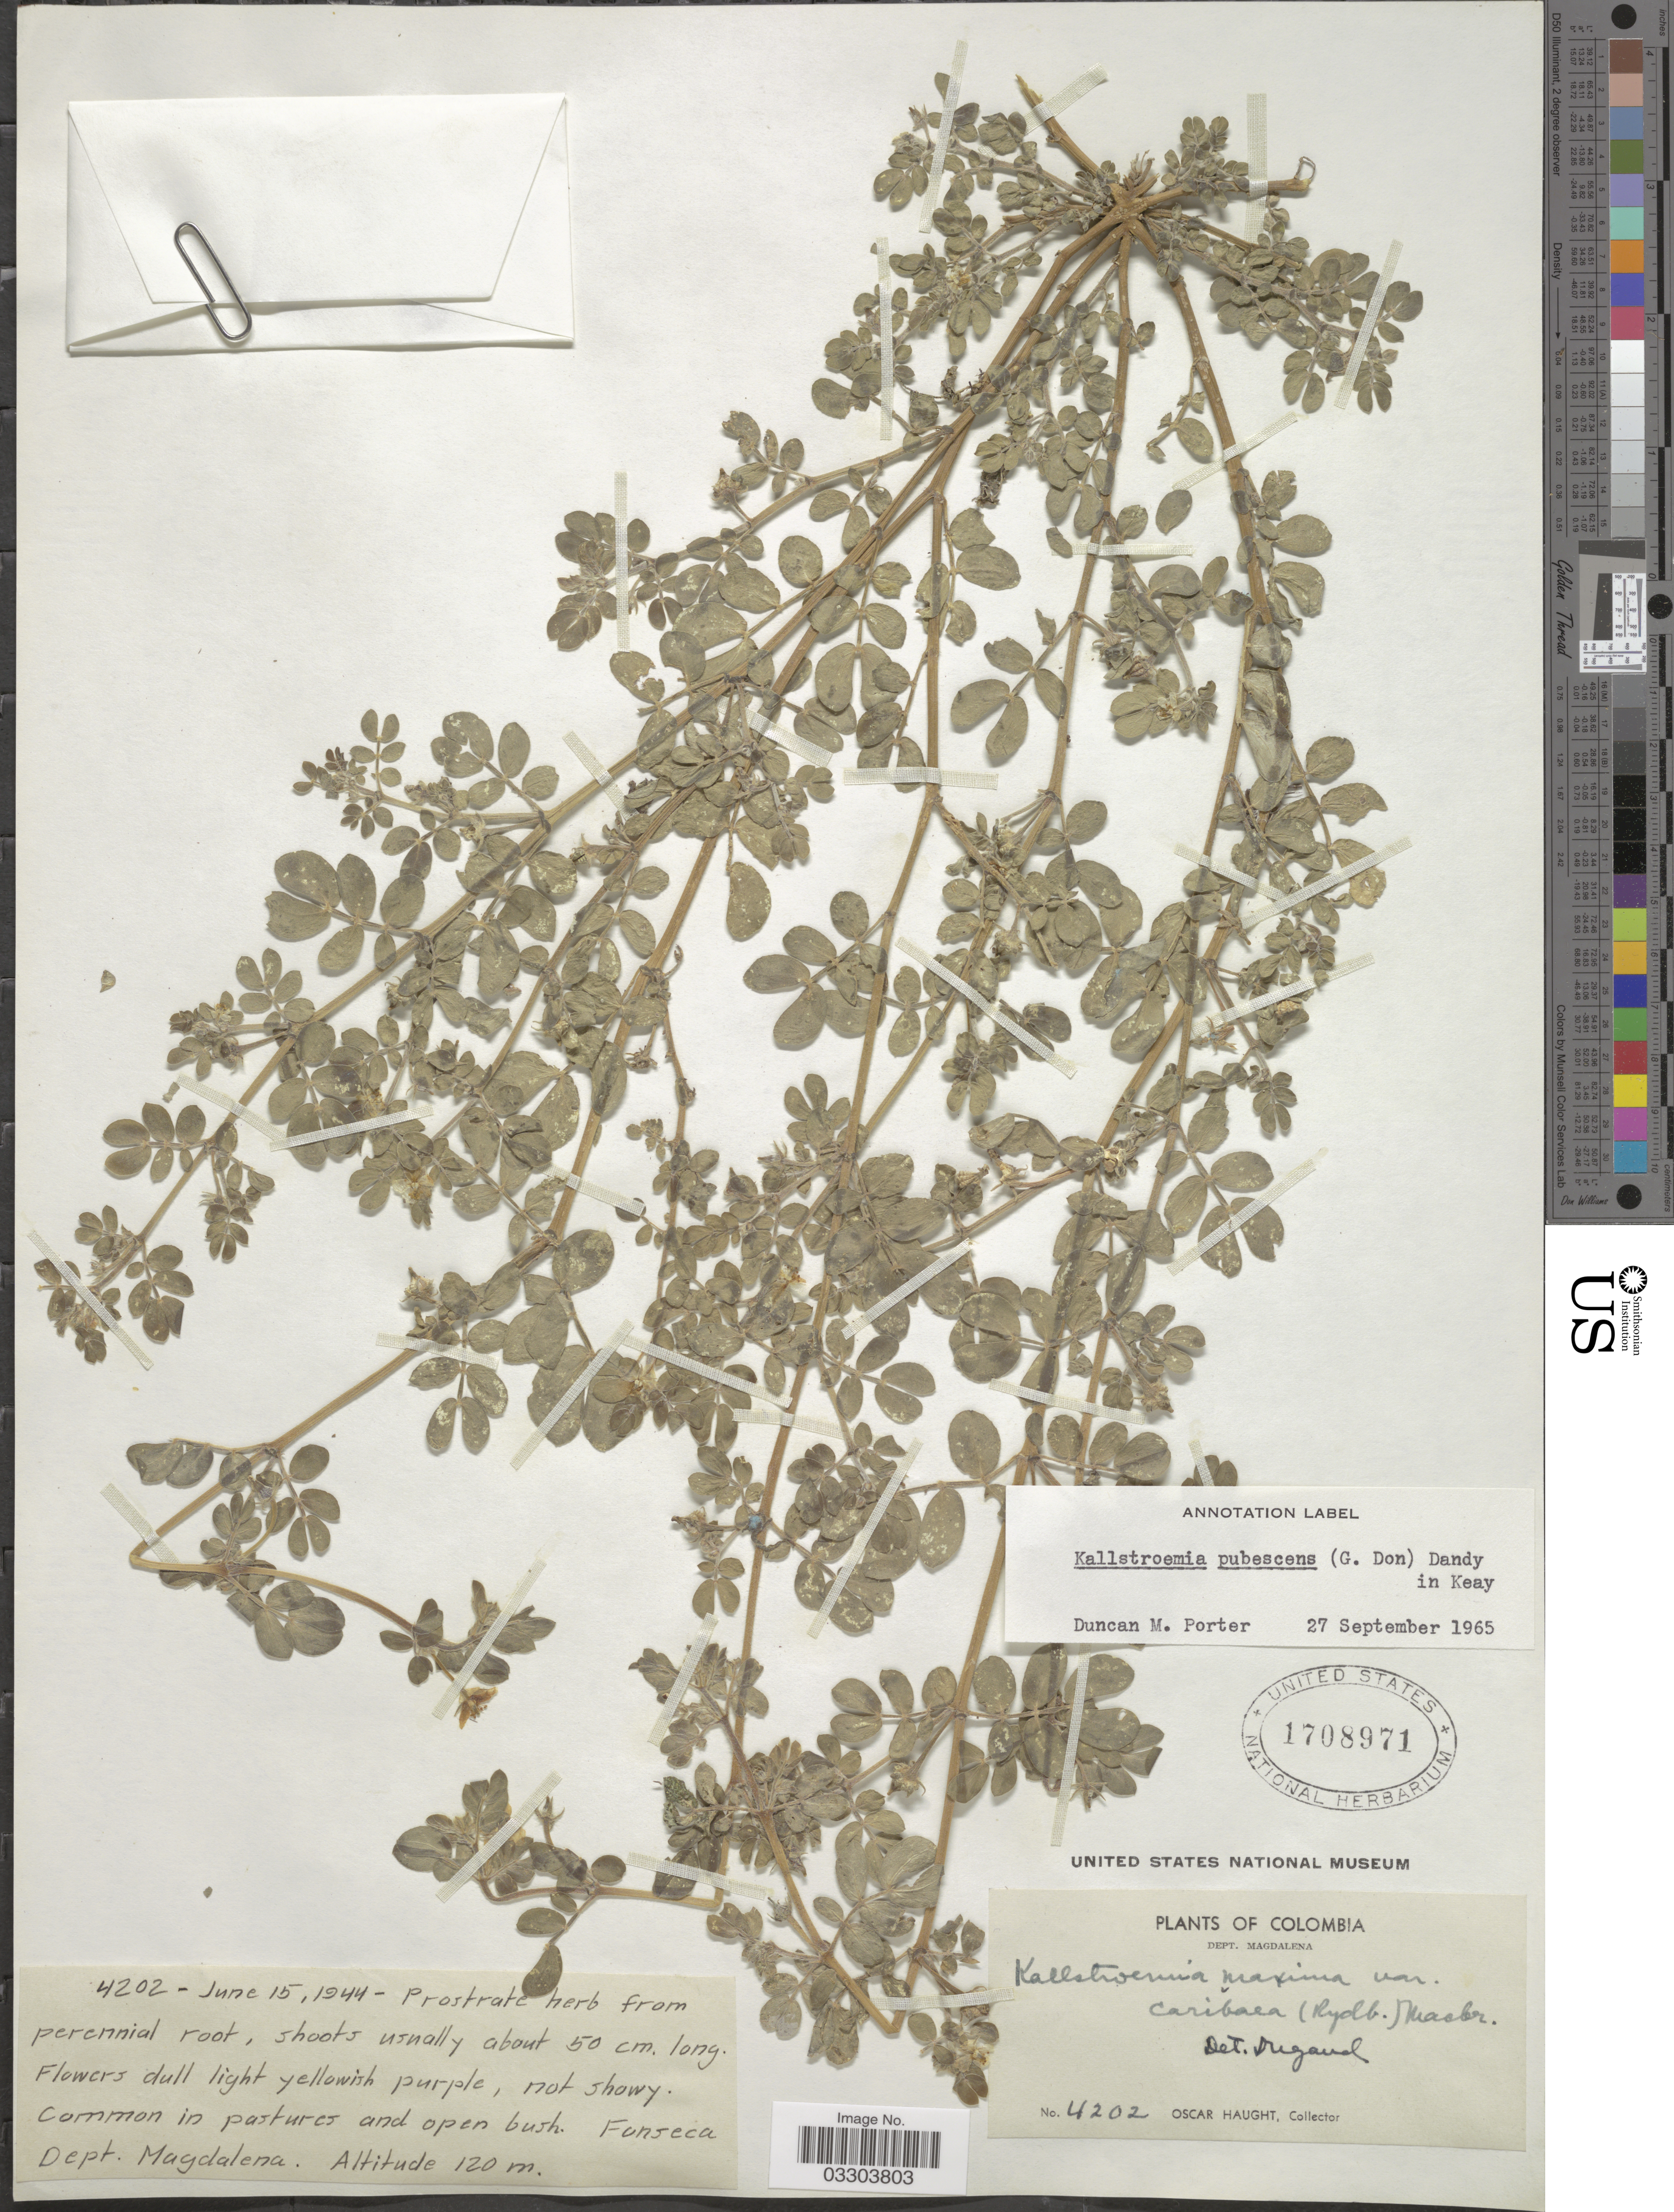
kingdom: Plantae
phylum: Tracheophyta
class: Magnoliopsida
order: Zygophyllales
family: Zygophyllaceae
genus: Kallstroemia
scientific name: Kallstroemia pubescens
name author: (G. Don) Dandy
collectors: O. Haught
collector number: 4202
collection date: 1944-06-15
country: Colombia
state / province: Magdalena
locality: Dept. Magdalena. Fonseca.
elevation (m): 120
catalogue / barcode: US 1708971